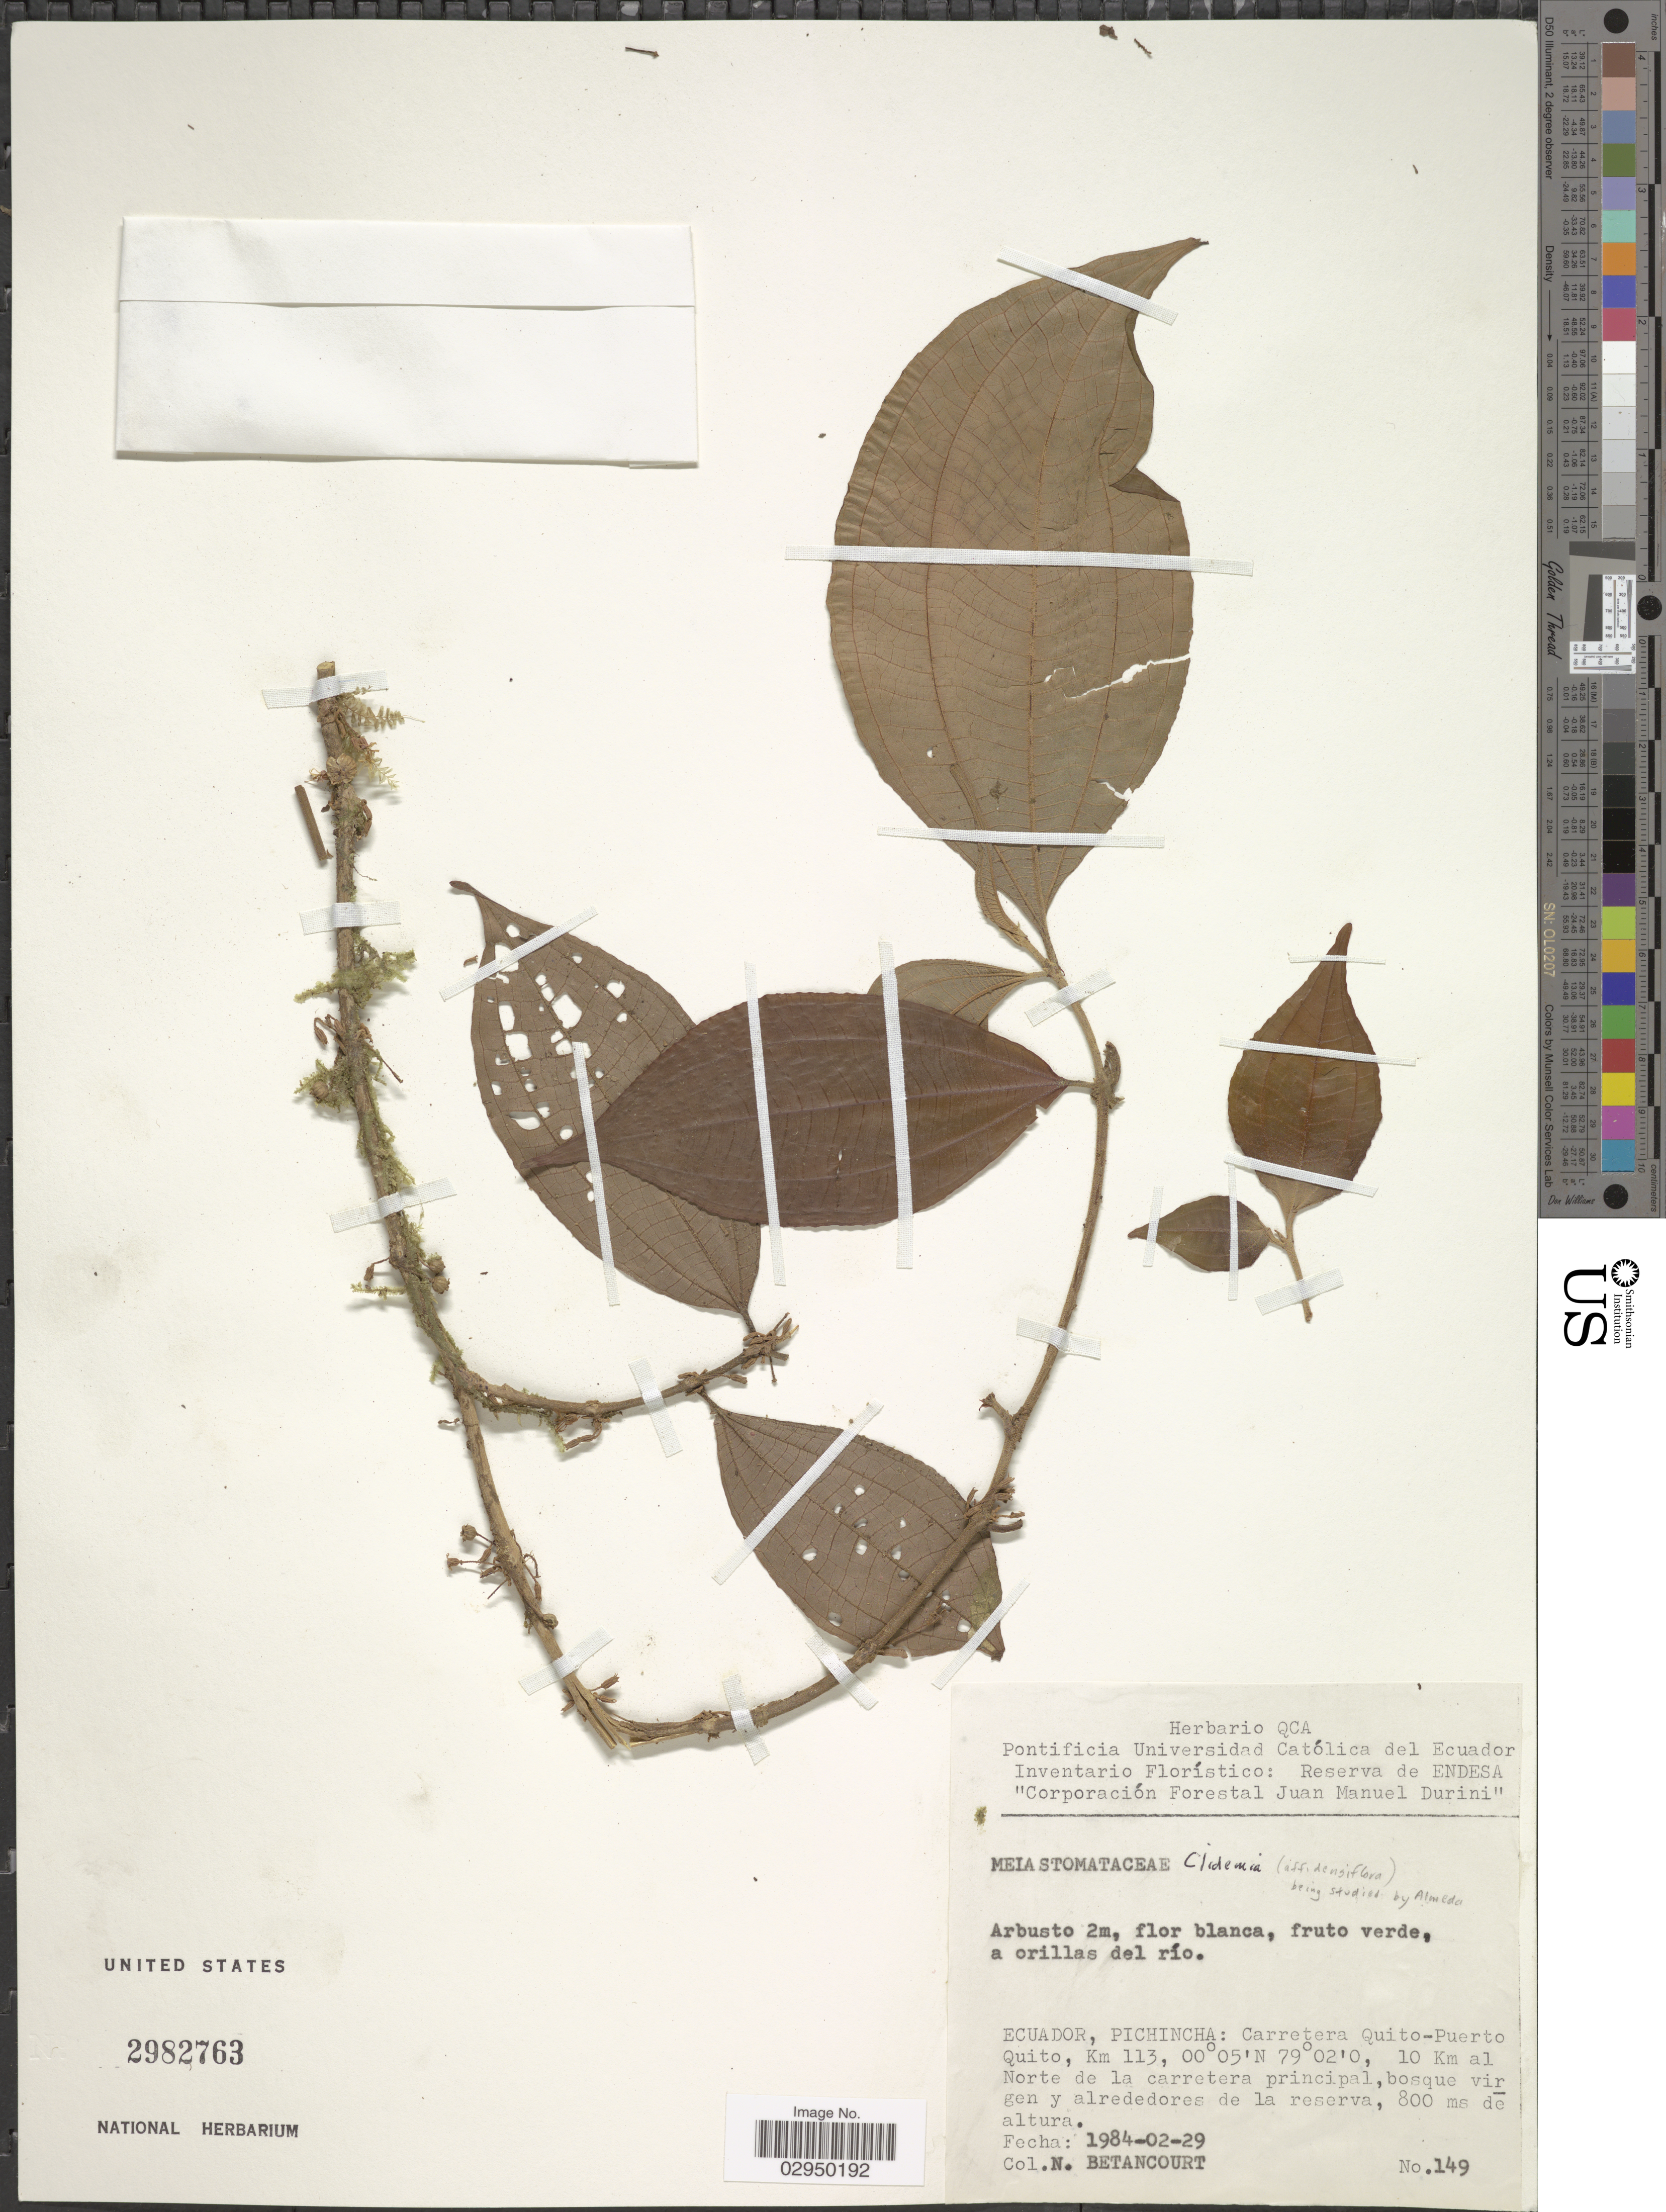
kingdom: Plantae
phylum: Tracheophyta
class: Magnoliopsida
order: Myrtales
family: Melastomataceae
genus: Clidemia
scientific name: Clidemia sp.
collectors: N. Betancourt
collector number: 149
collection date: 1984-02-29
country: Ecuador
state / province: Pichincha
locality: Carretera Quito-Puerto Quito, Km 113, 10 Km al Norte de la carretera principal.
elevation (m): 800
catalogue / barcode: US 2982763